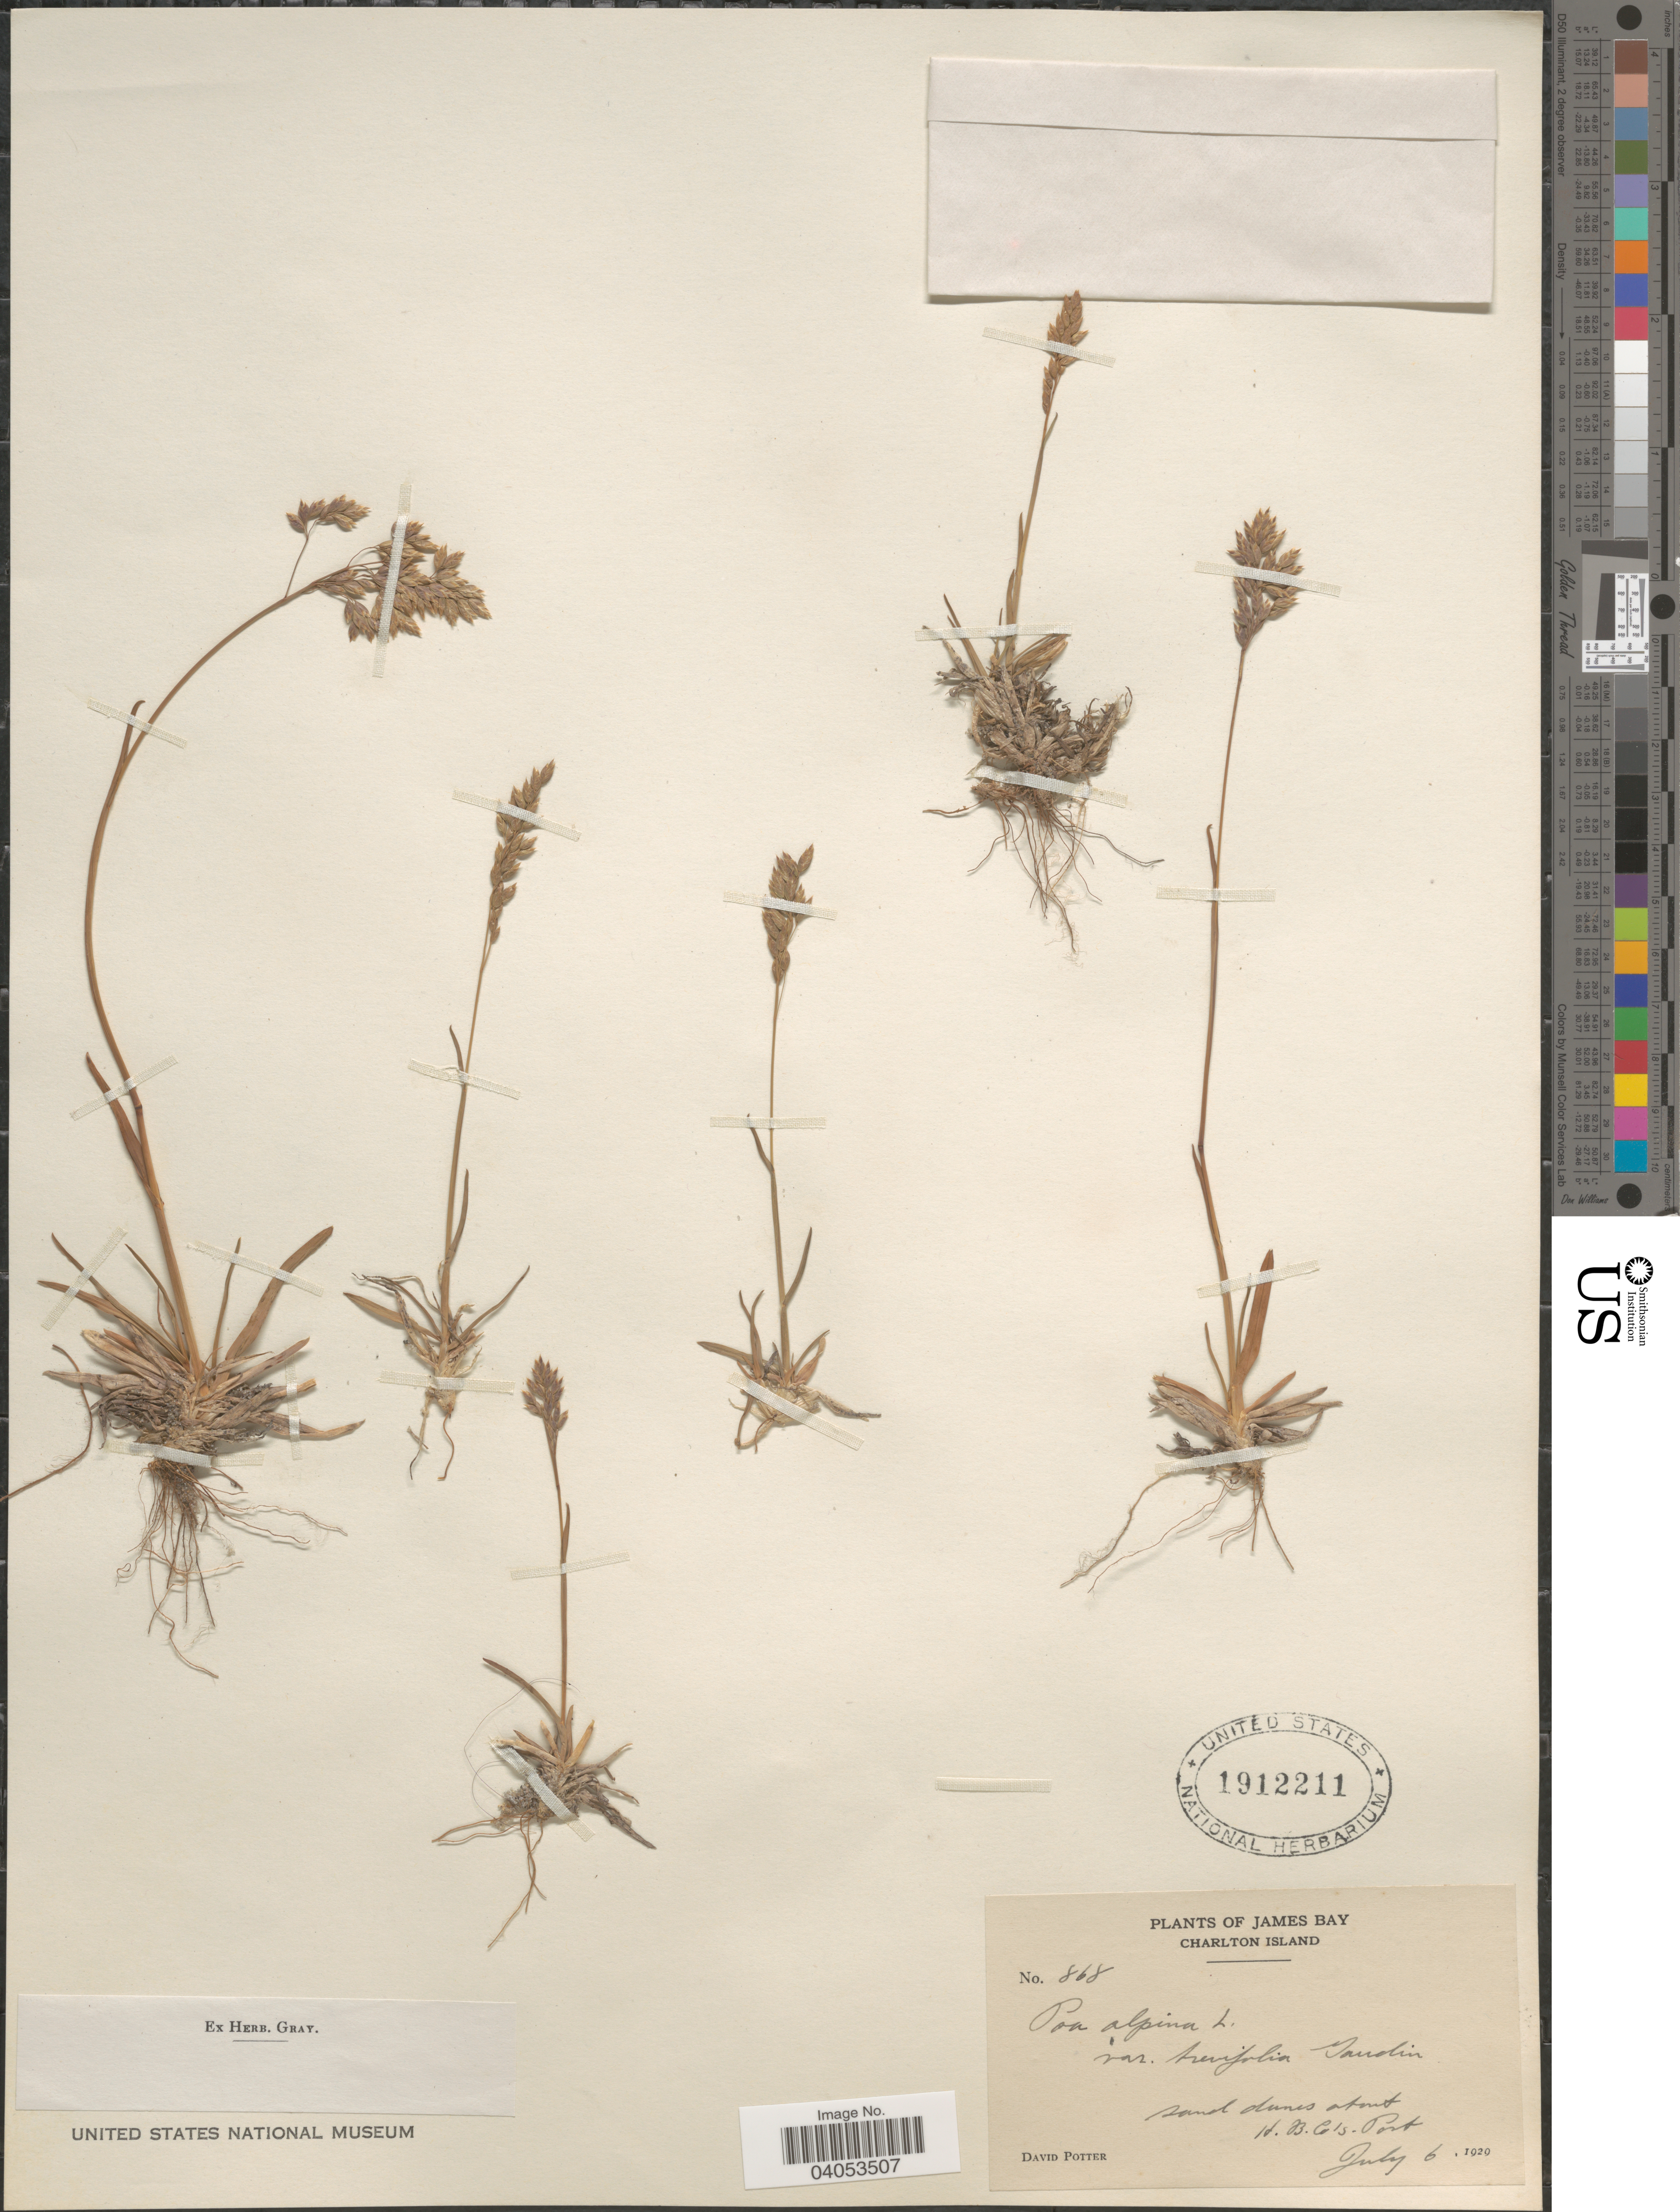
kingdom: Plantae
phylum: Tracheophyta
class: Liliopsida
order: Poales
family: Poaceae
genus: Poa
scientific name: Poa alpina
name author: L.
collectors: D. Potter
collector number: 868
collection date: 1929-07-06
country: Canada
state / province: Nunavut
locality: James Bay. Charlton Island. About H.B.C's. Post.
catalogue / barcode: US 1912211